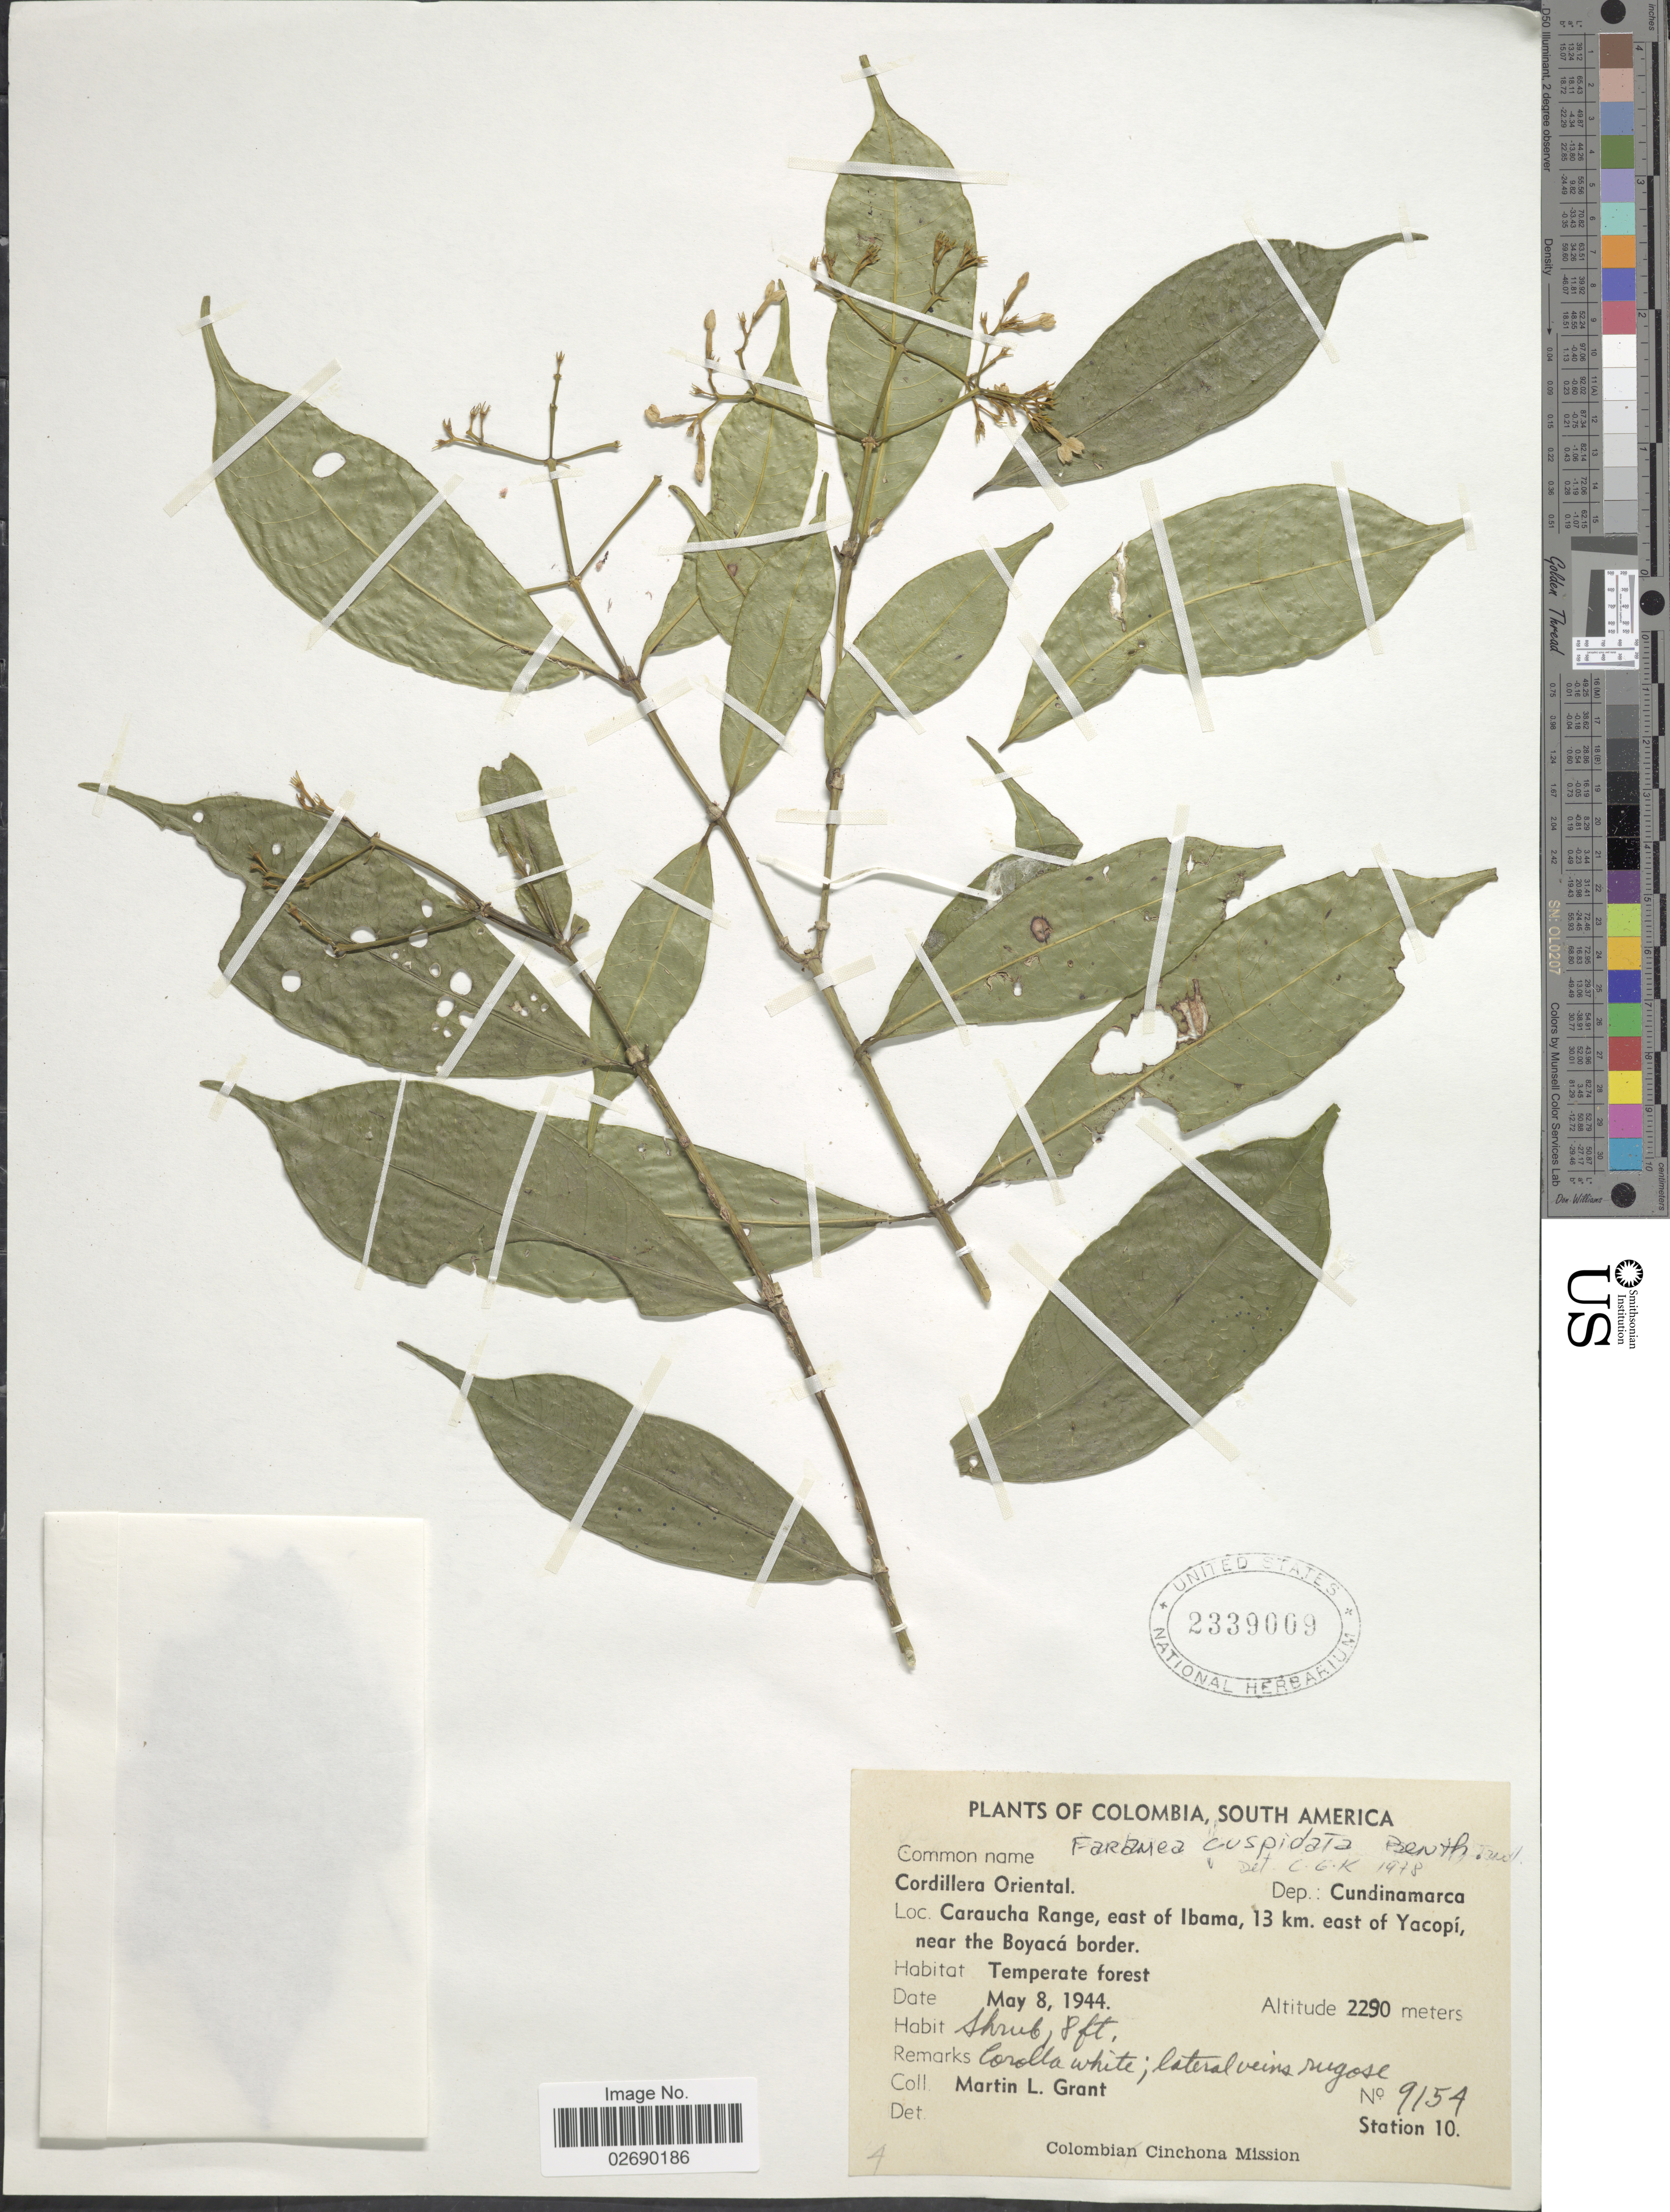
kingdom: Plantae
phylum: Tracheophyta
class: Magnoliopsida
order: Gentianales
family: Rubiaceae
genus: Faramea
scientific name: Faramea cuspidata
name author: Benth.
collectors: M. L. Grant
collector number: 9154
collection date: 1944-05-08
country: Colombia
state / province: Cundinamarca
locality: Cordillera Oriental, Dep.: Cundinamarca, Caraucha Range, east of Ibama, 13 km east of Yacopí, near the Boyacá border, Temperate forest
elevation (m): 2290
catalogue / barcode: US 2339009